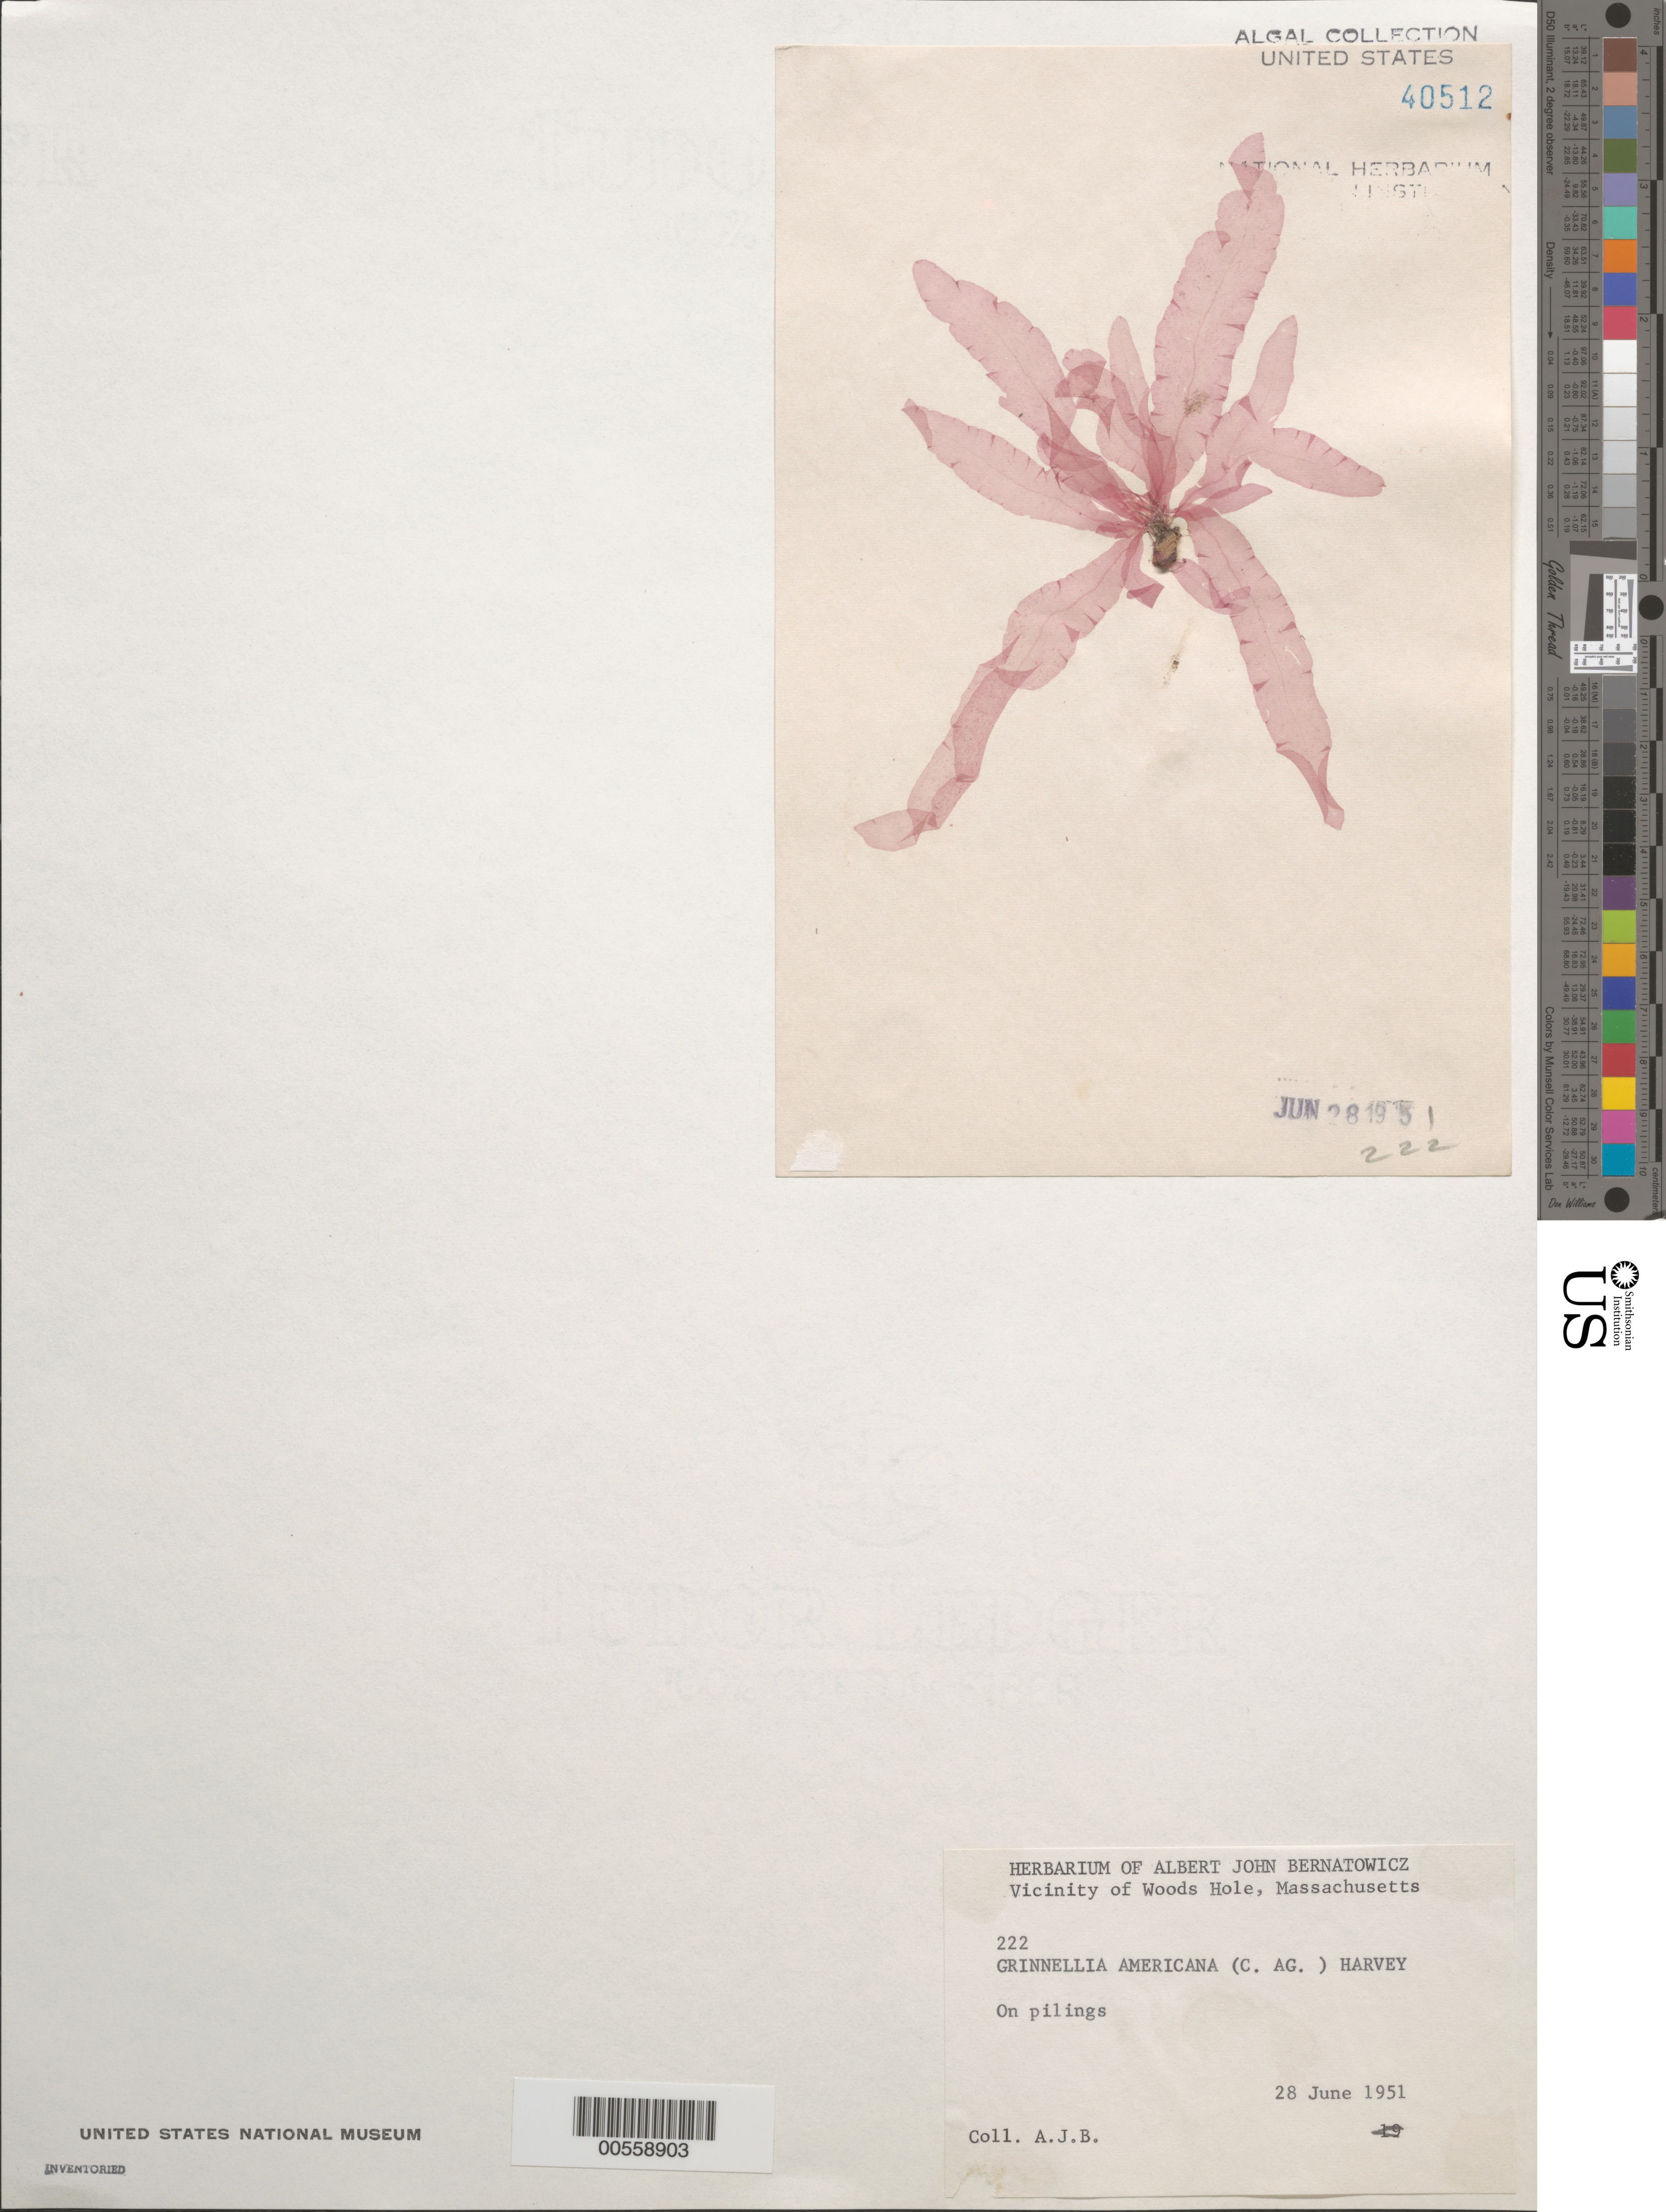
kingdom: Plantae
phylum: Rhodophyta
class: Florideophyceae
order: Ceramiales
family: Delesseriaceae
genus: Grinnellia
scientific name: Grinnellia americana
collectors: A. Bernatowicz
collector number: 222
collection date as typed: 28 Jun 1951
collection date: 1951-06-28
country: United States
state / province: Massachusetts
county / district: Barnstable County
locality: Woods Hole area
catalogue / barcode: US 40512